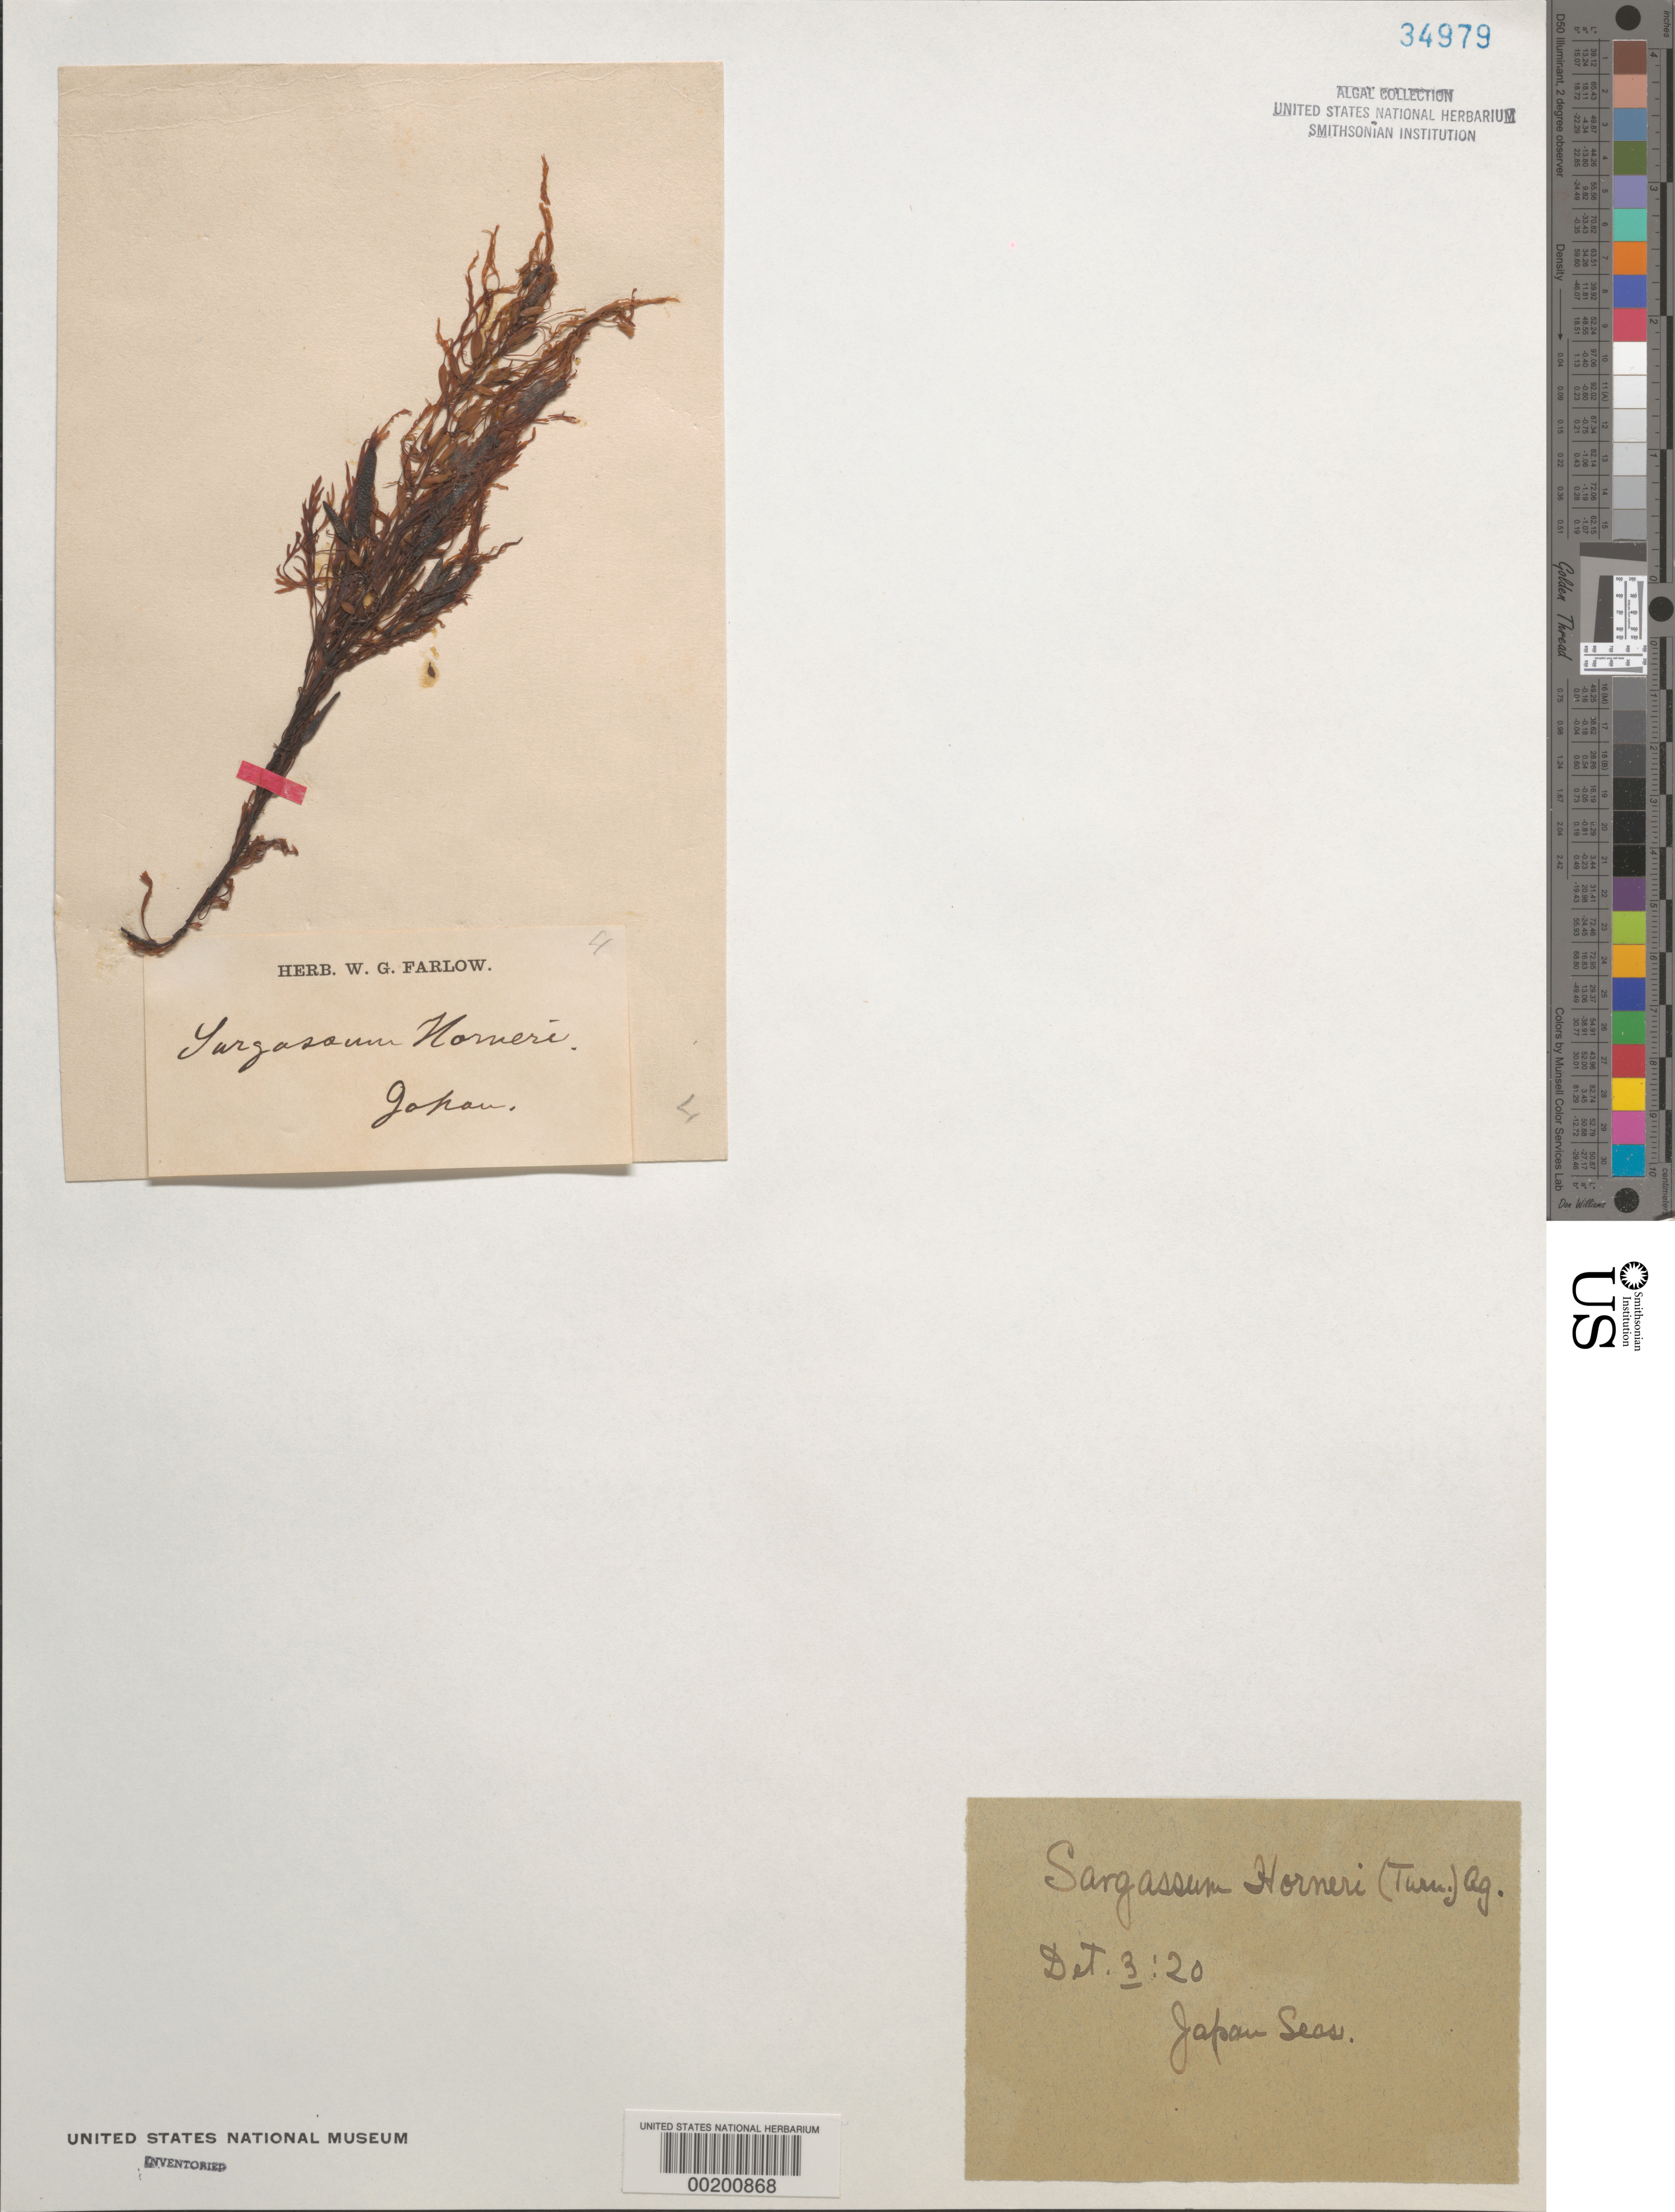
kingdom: Chromista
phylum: Ochrophyta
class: Phaeophyceae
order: Fucales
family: Sargassaceae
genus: Sargassum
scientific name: Sargassum horneri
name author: (Turner) C. Agardh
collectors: W. Farlow (Herbarium)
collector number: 4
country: Japan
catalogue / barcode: US 34979